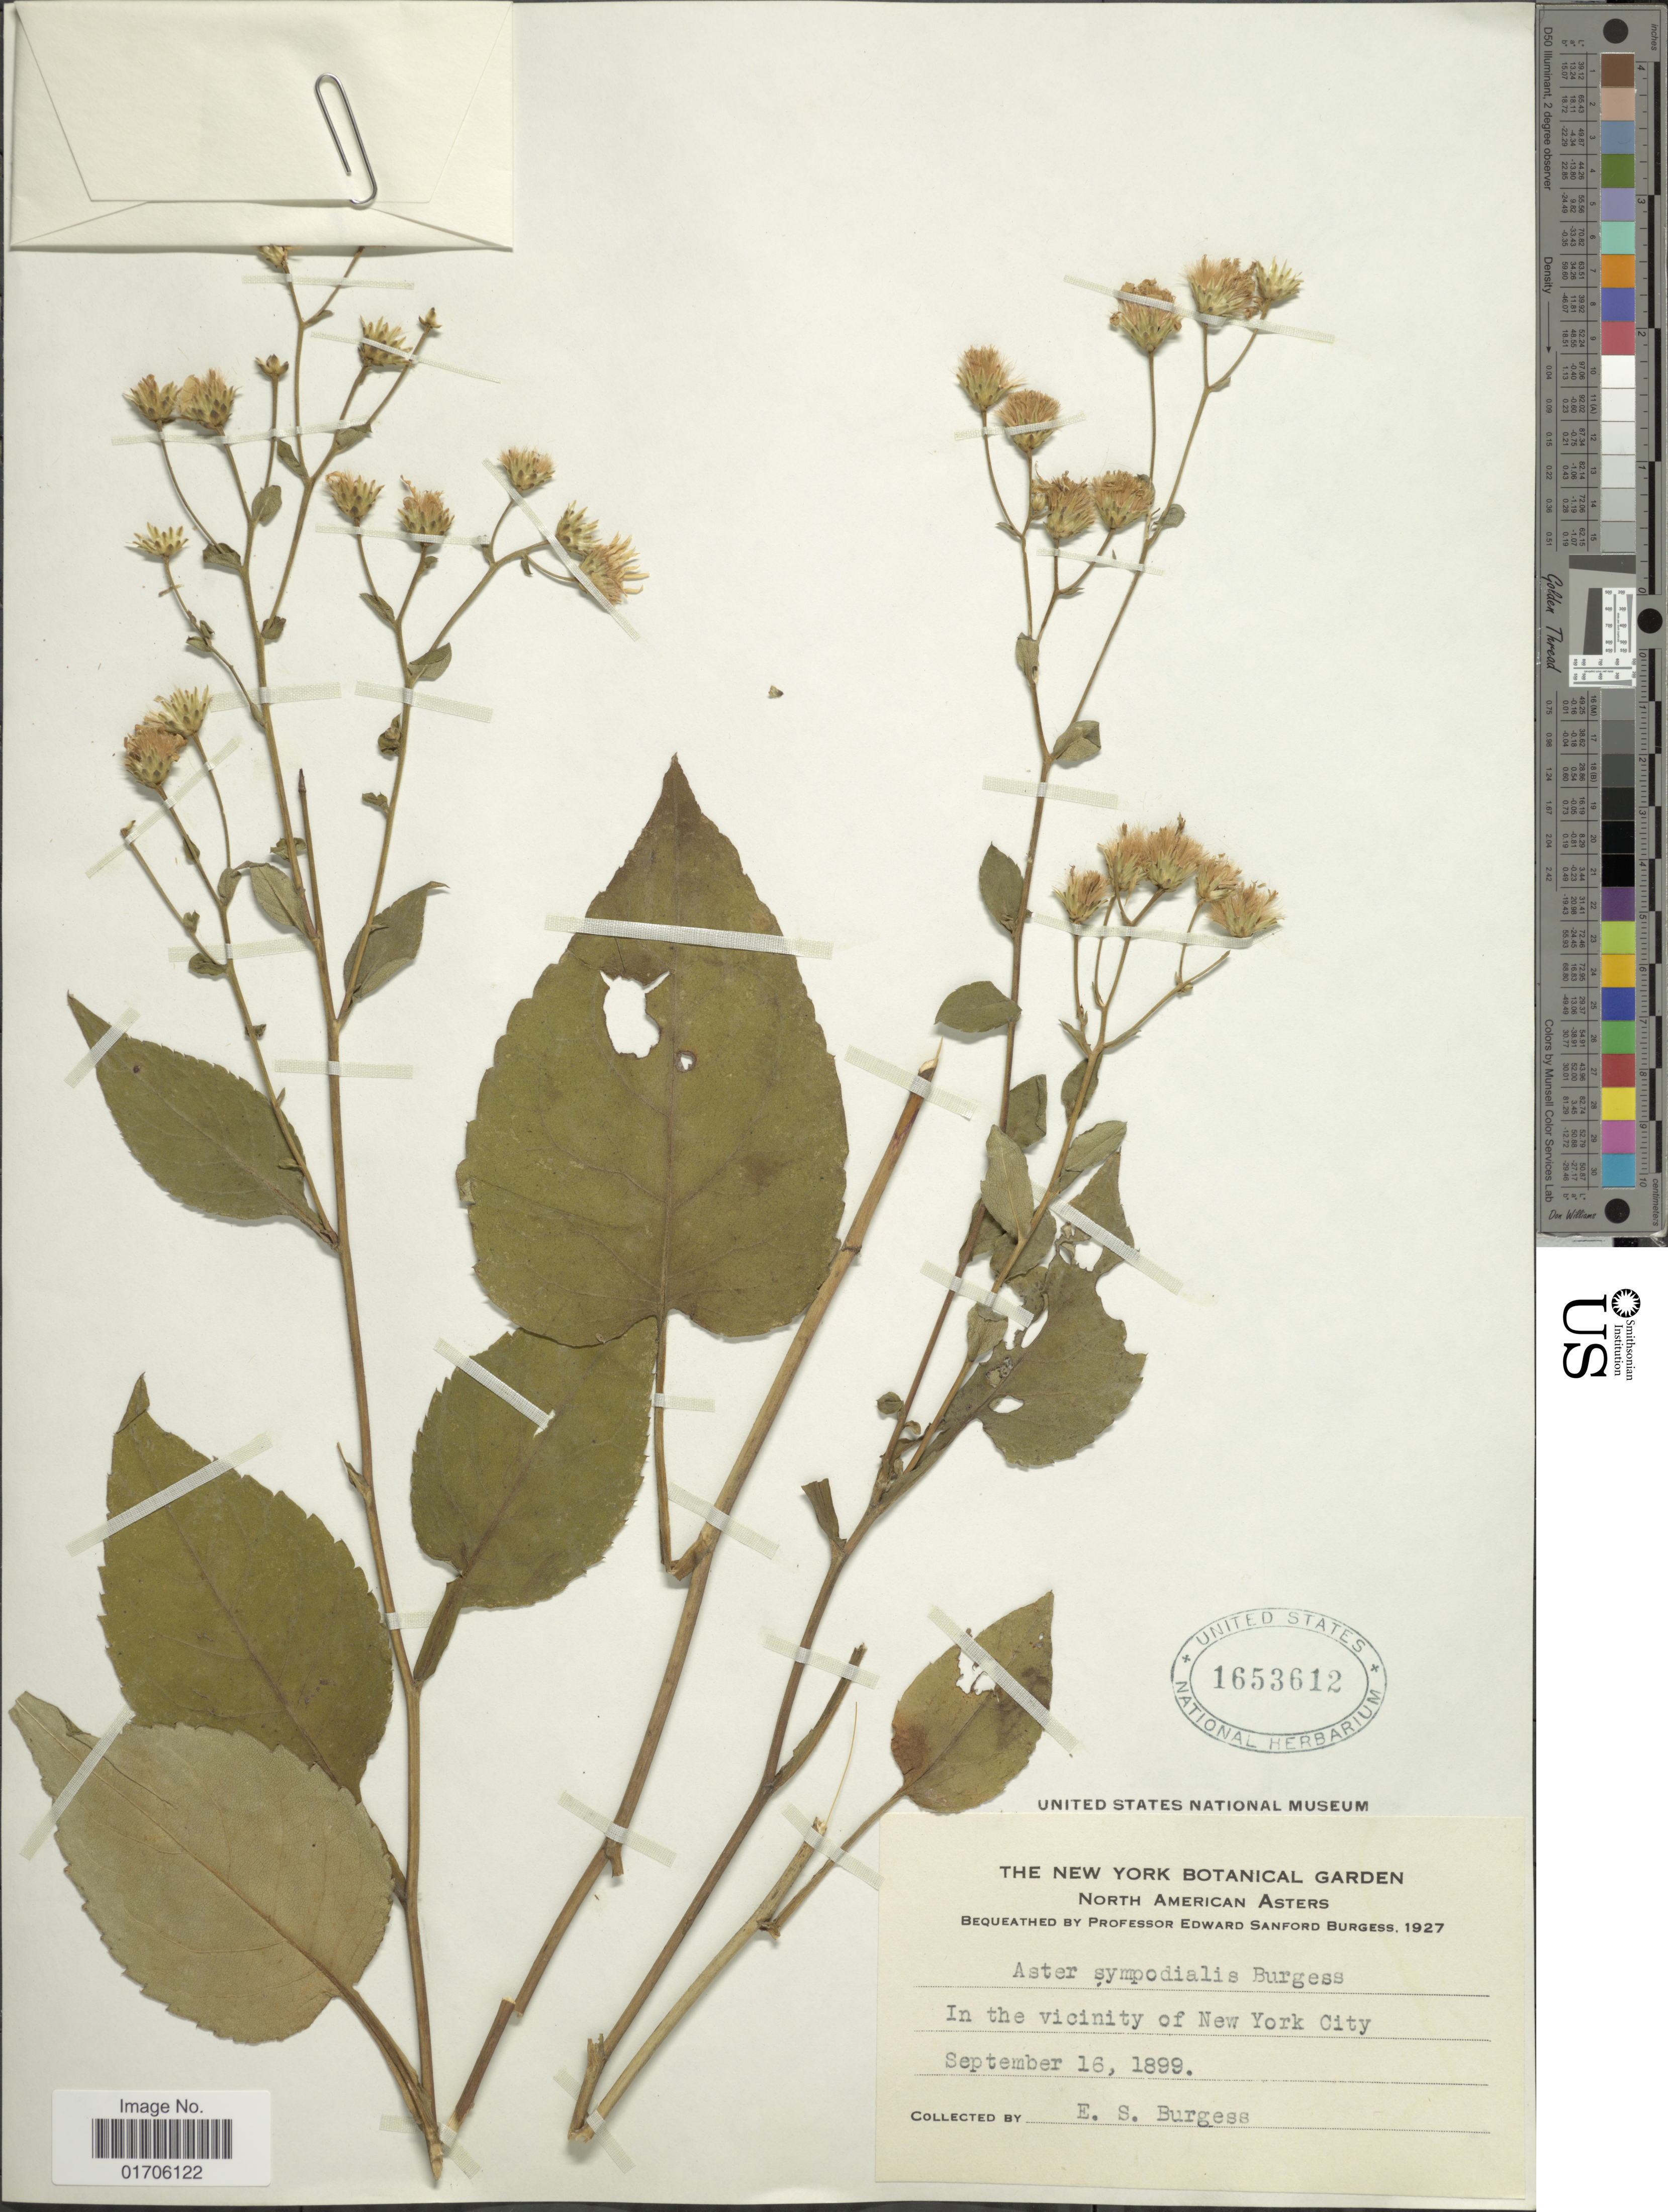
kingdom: Plantae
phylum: Tracheophyta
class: Magnoliopsida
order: Asterales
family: Asteraceae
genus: Aster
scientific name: Aster sympodialis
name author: E.S. Burgess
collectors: E. Burgess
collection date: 1899-09-16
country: United States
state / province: New York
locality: In the vicinity of New York City.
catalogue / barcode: US 1653612